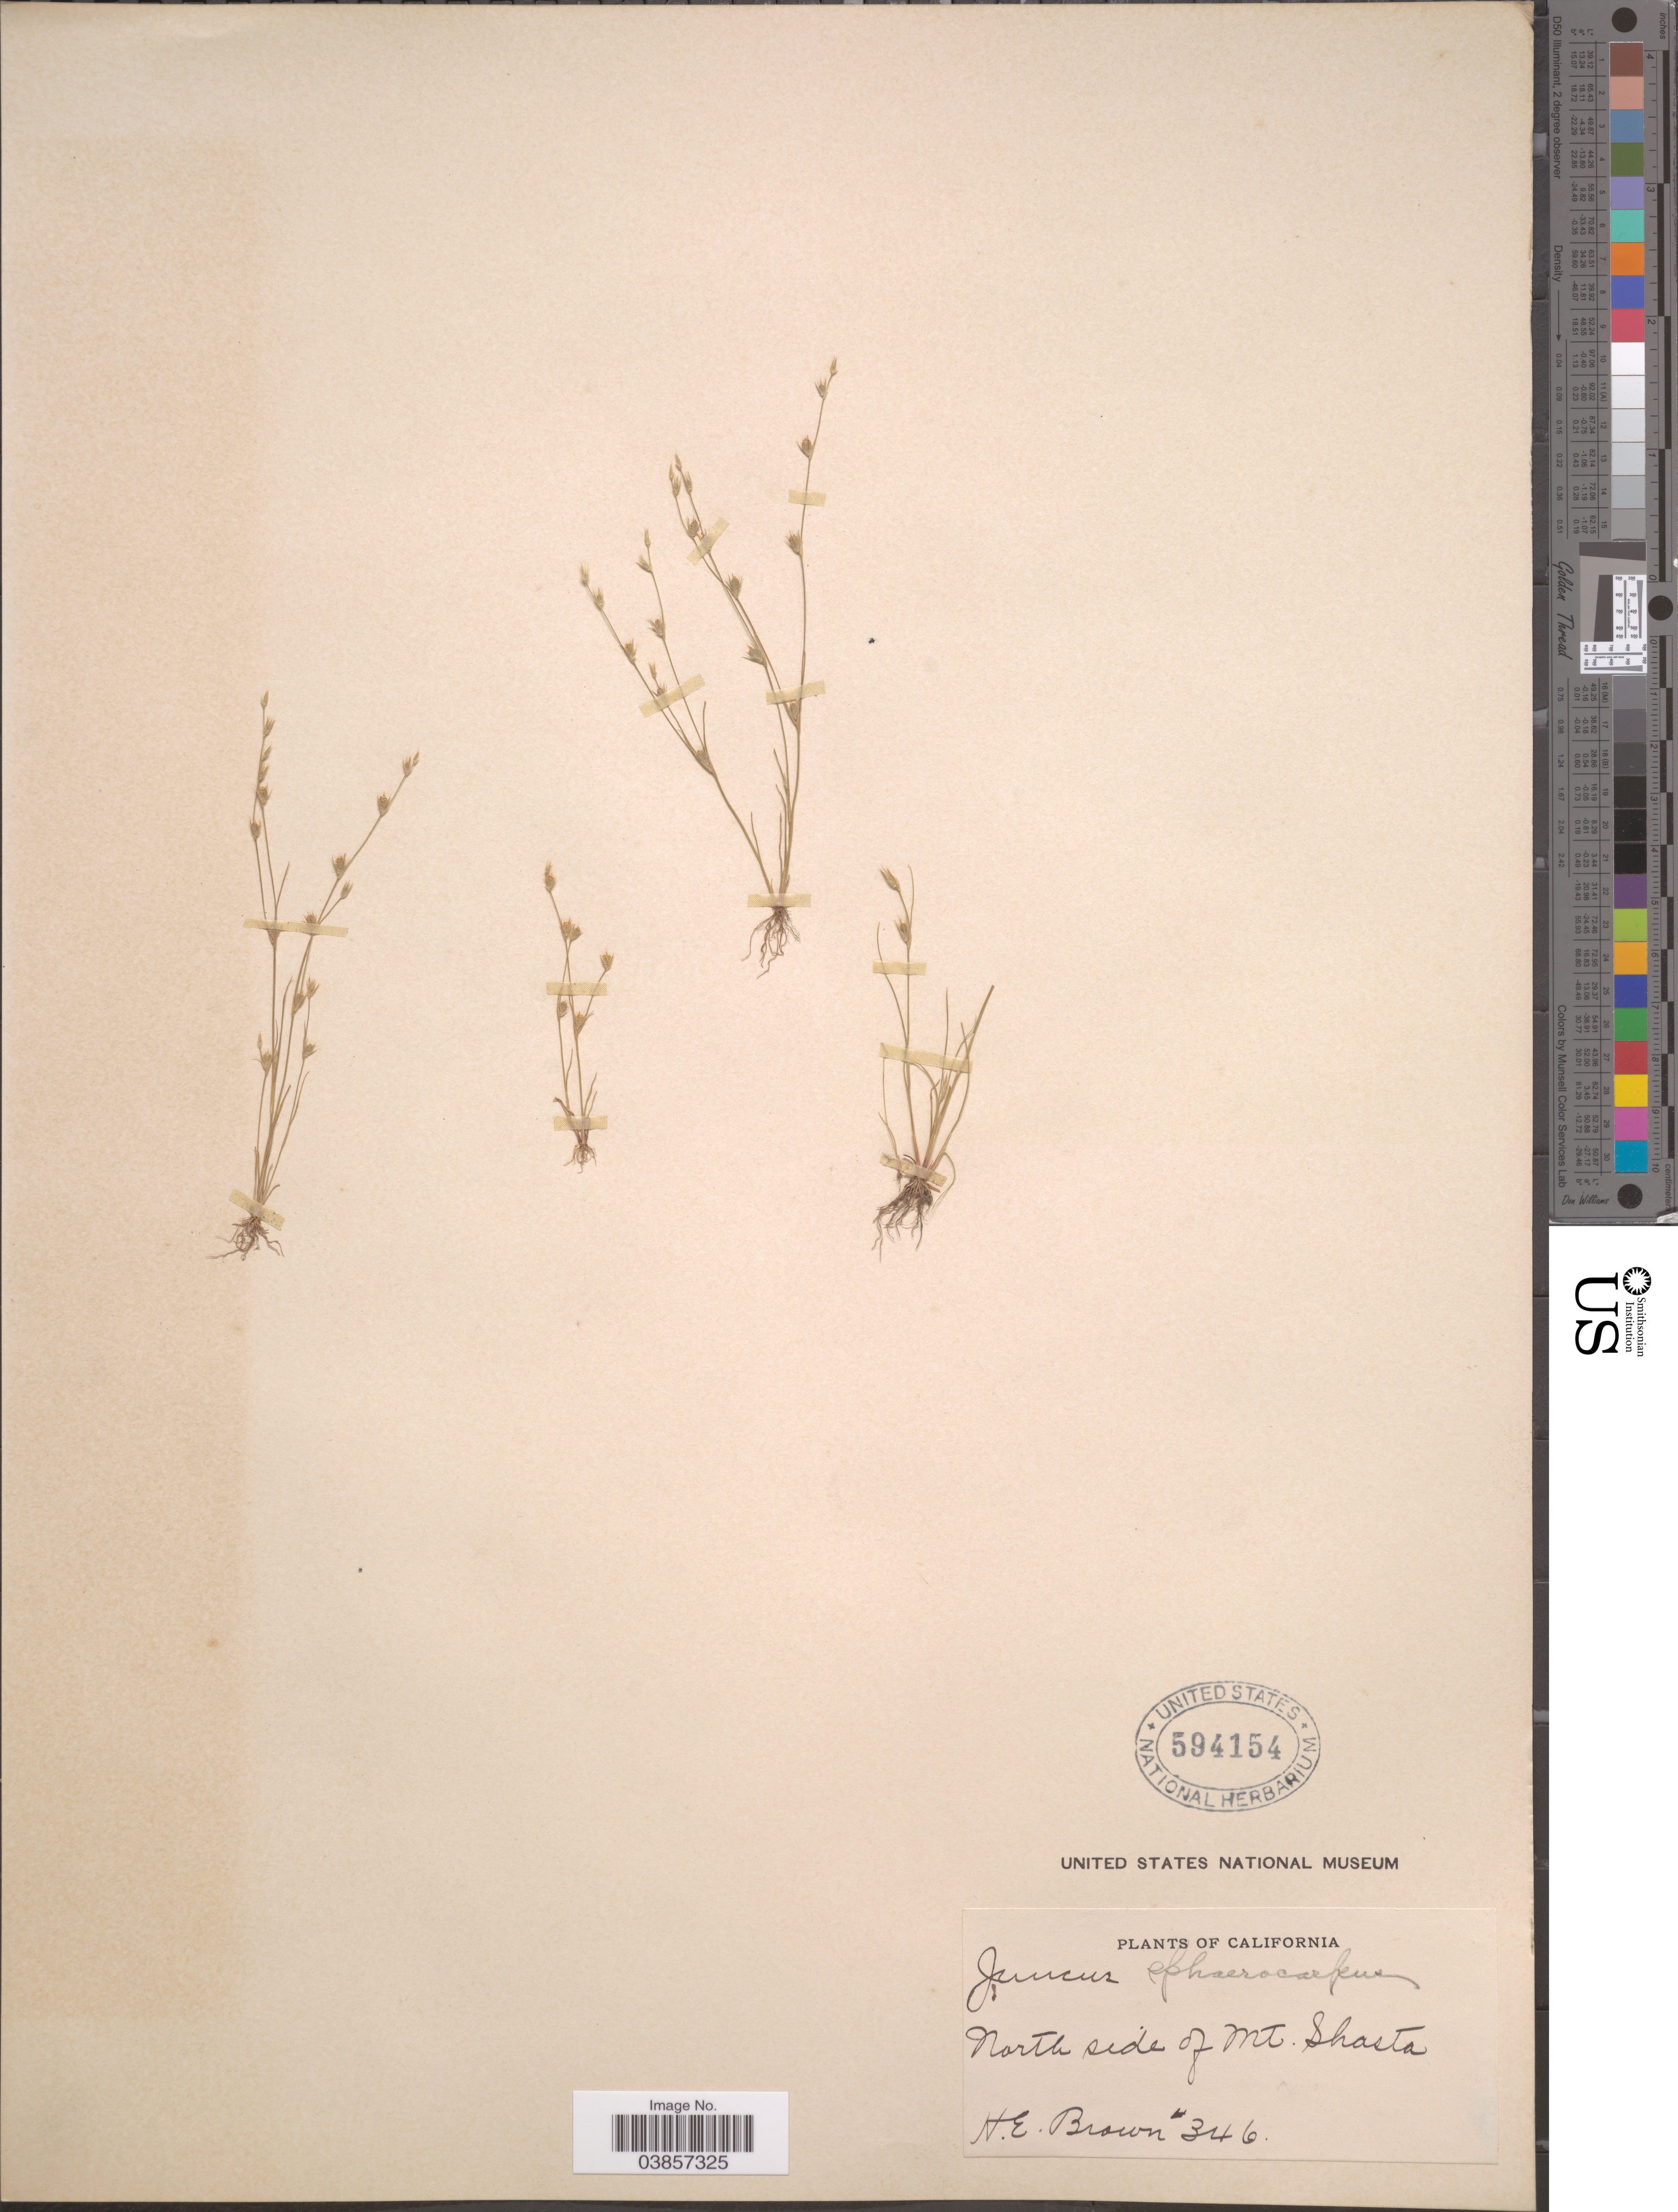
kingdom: Plantae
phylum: Tracheophyta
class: Liliopsida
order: Poales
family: Juncaceae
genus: Juncus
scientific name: Juncus sphaerocarpus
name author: Nees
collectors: H. E. Brown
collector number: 346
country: United States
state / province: California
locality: North side of Mt. Shasta.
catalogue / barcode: US 594154